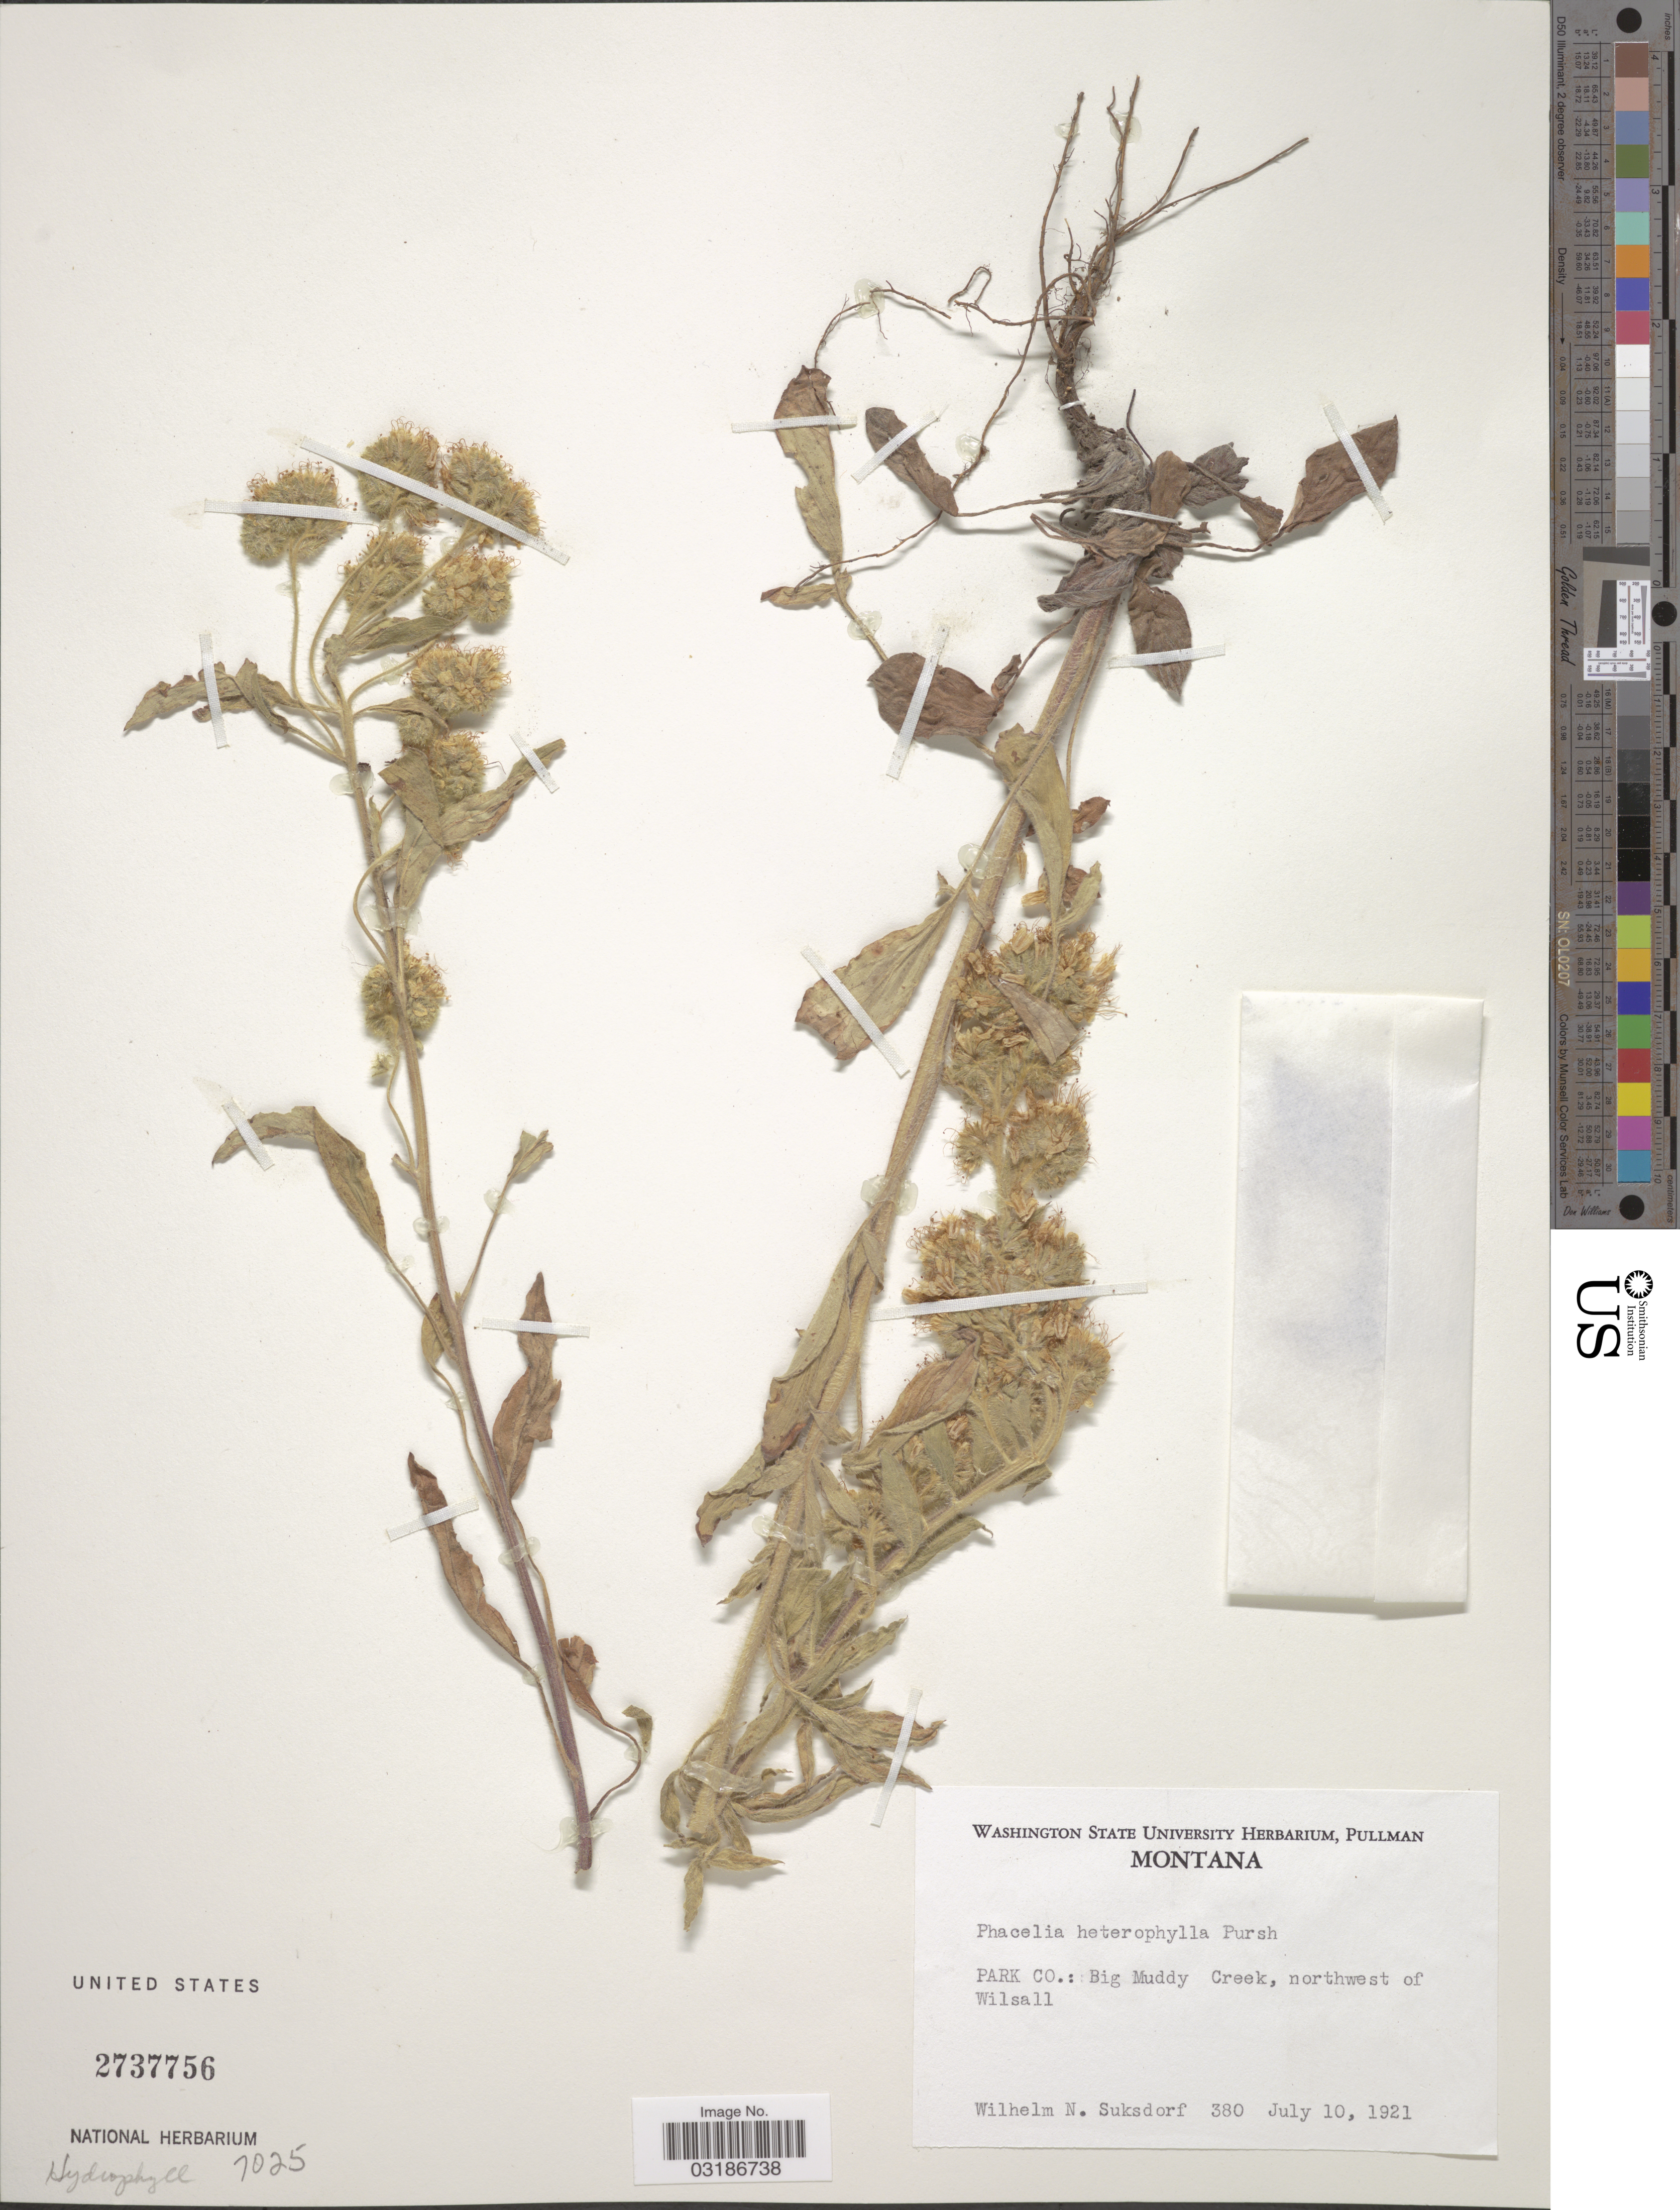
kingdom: Plantae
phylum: Tracheophyta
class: Magnoliopsida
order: Boraginales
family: Hydrophyllaceae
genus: Phacelia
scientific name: Phacelia heterophylla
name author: Pursh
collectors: W. N. Suksdorf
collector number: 380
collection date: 1921-07-10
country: United States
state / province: Montana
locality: Park Co.: Big Muddy Creek, northwest of Wilsall.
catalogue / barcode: US 2737756